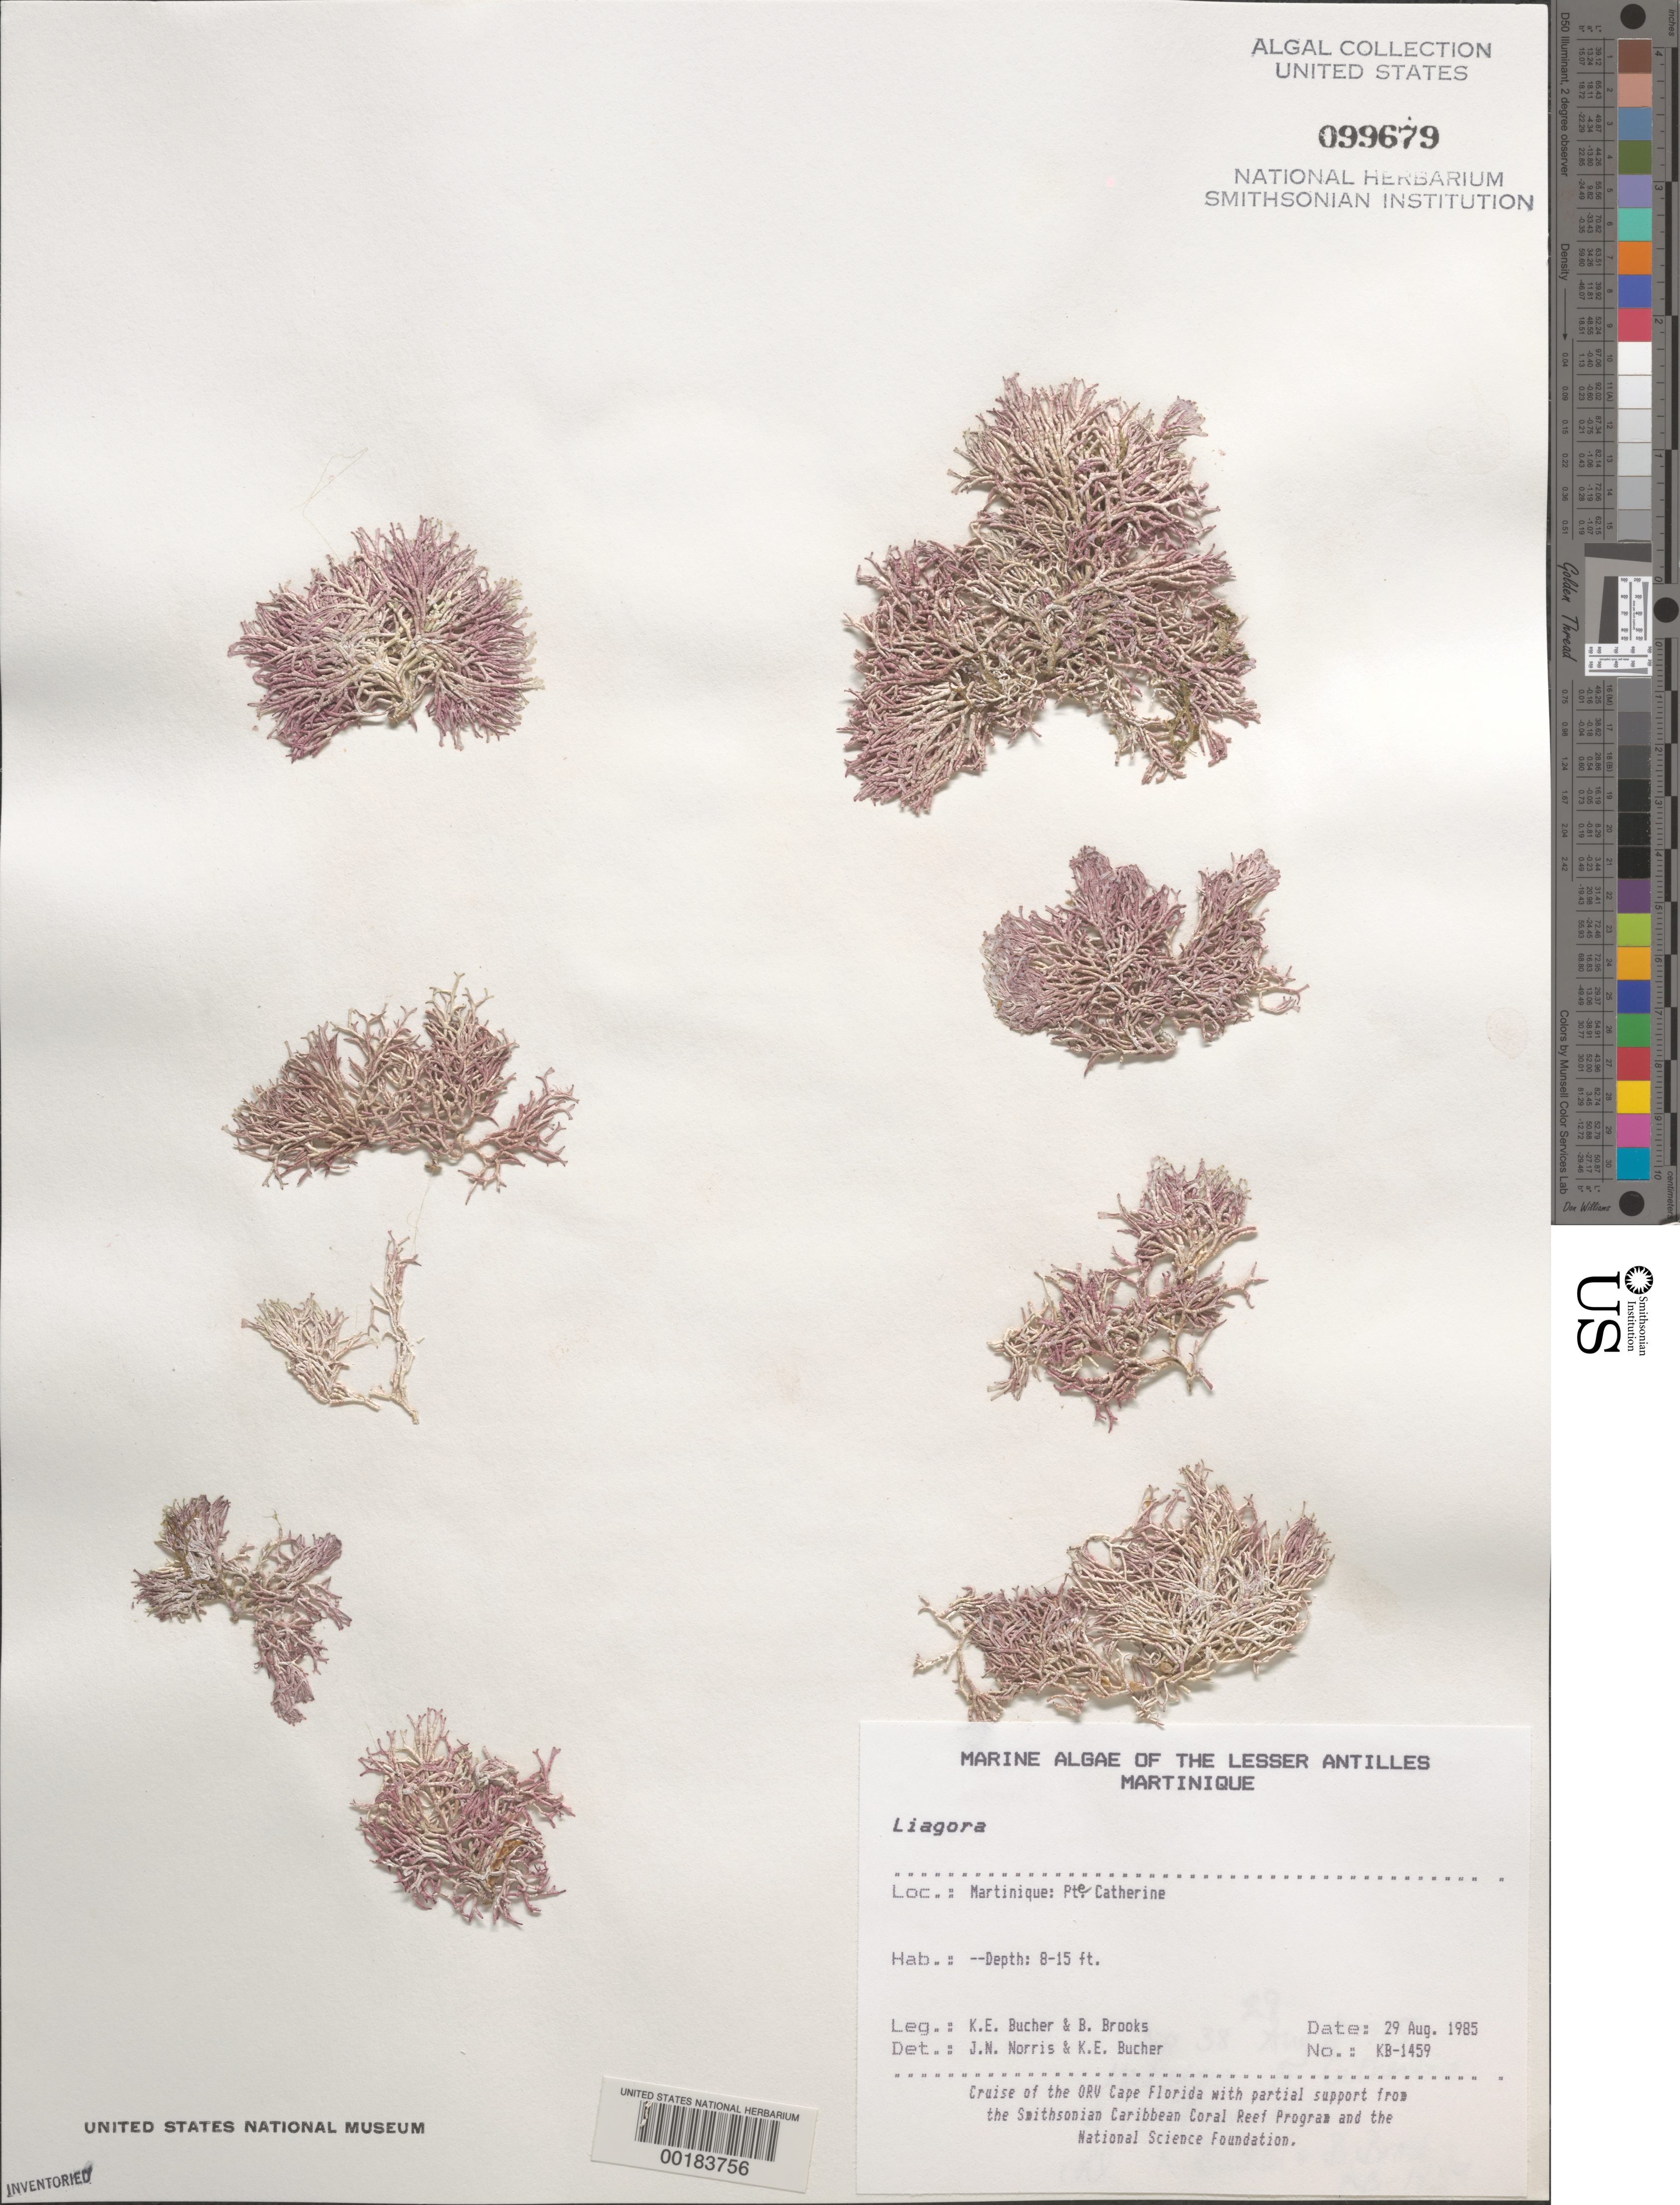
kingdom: Plantae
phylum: Rhodophyta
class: Florideophyceae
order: Nemaliales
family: Liagoraceae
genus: Liagora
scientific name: Liagora sp.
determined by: Norris, J. N.; Bucher, K. E.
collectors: K. E. Bucher & B. Brooks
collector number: Kb-1459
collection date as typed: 29 Aug 1985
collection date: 1985-08-29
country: Martinique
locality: Pointe Catherine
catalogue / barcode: US 99679